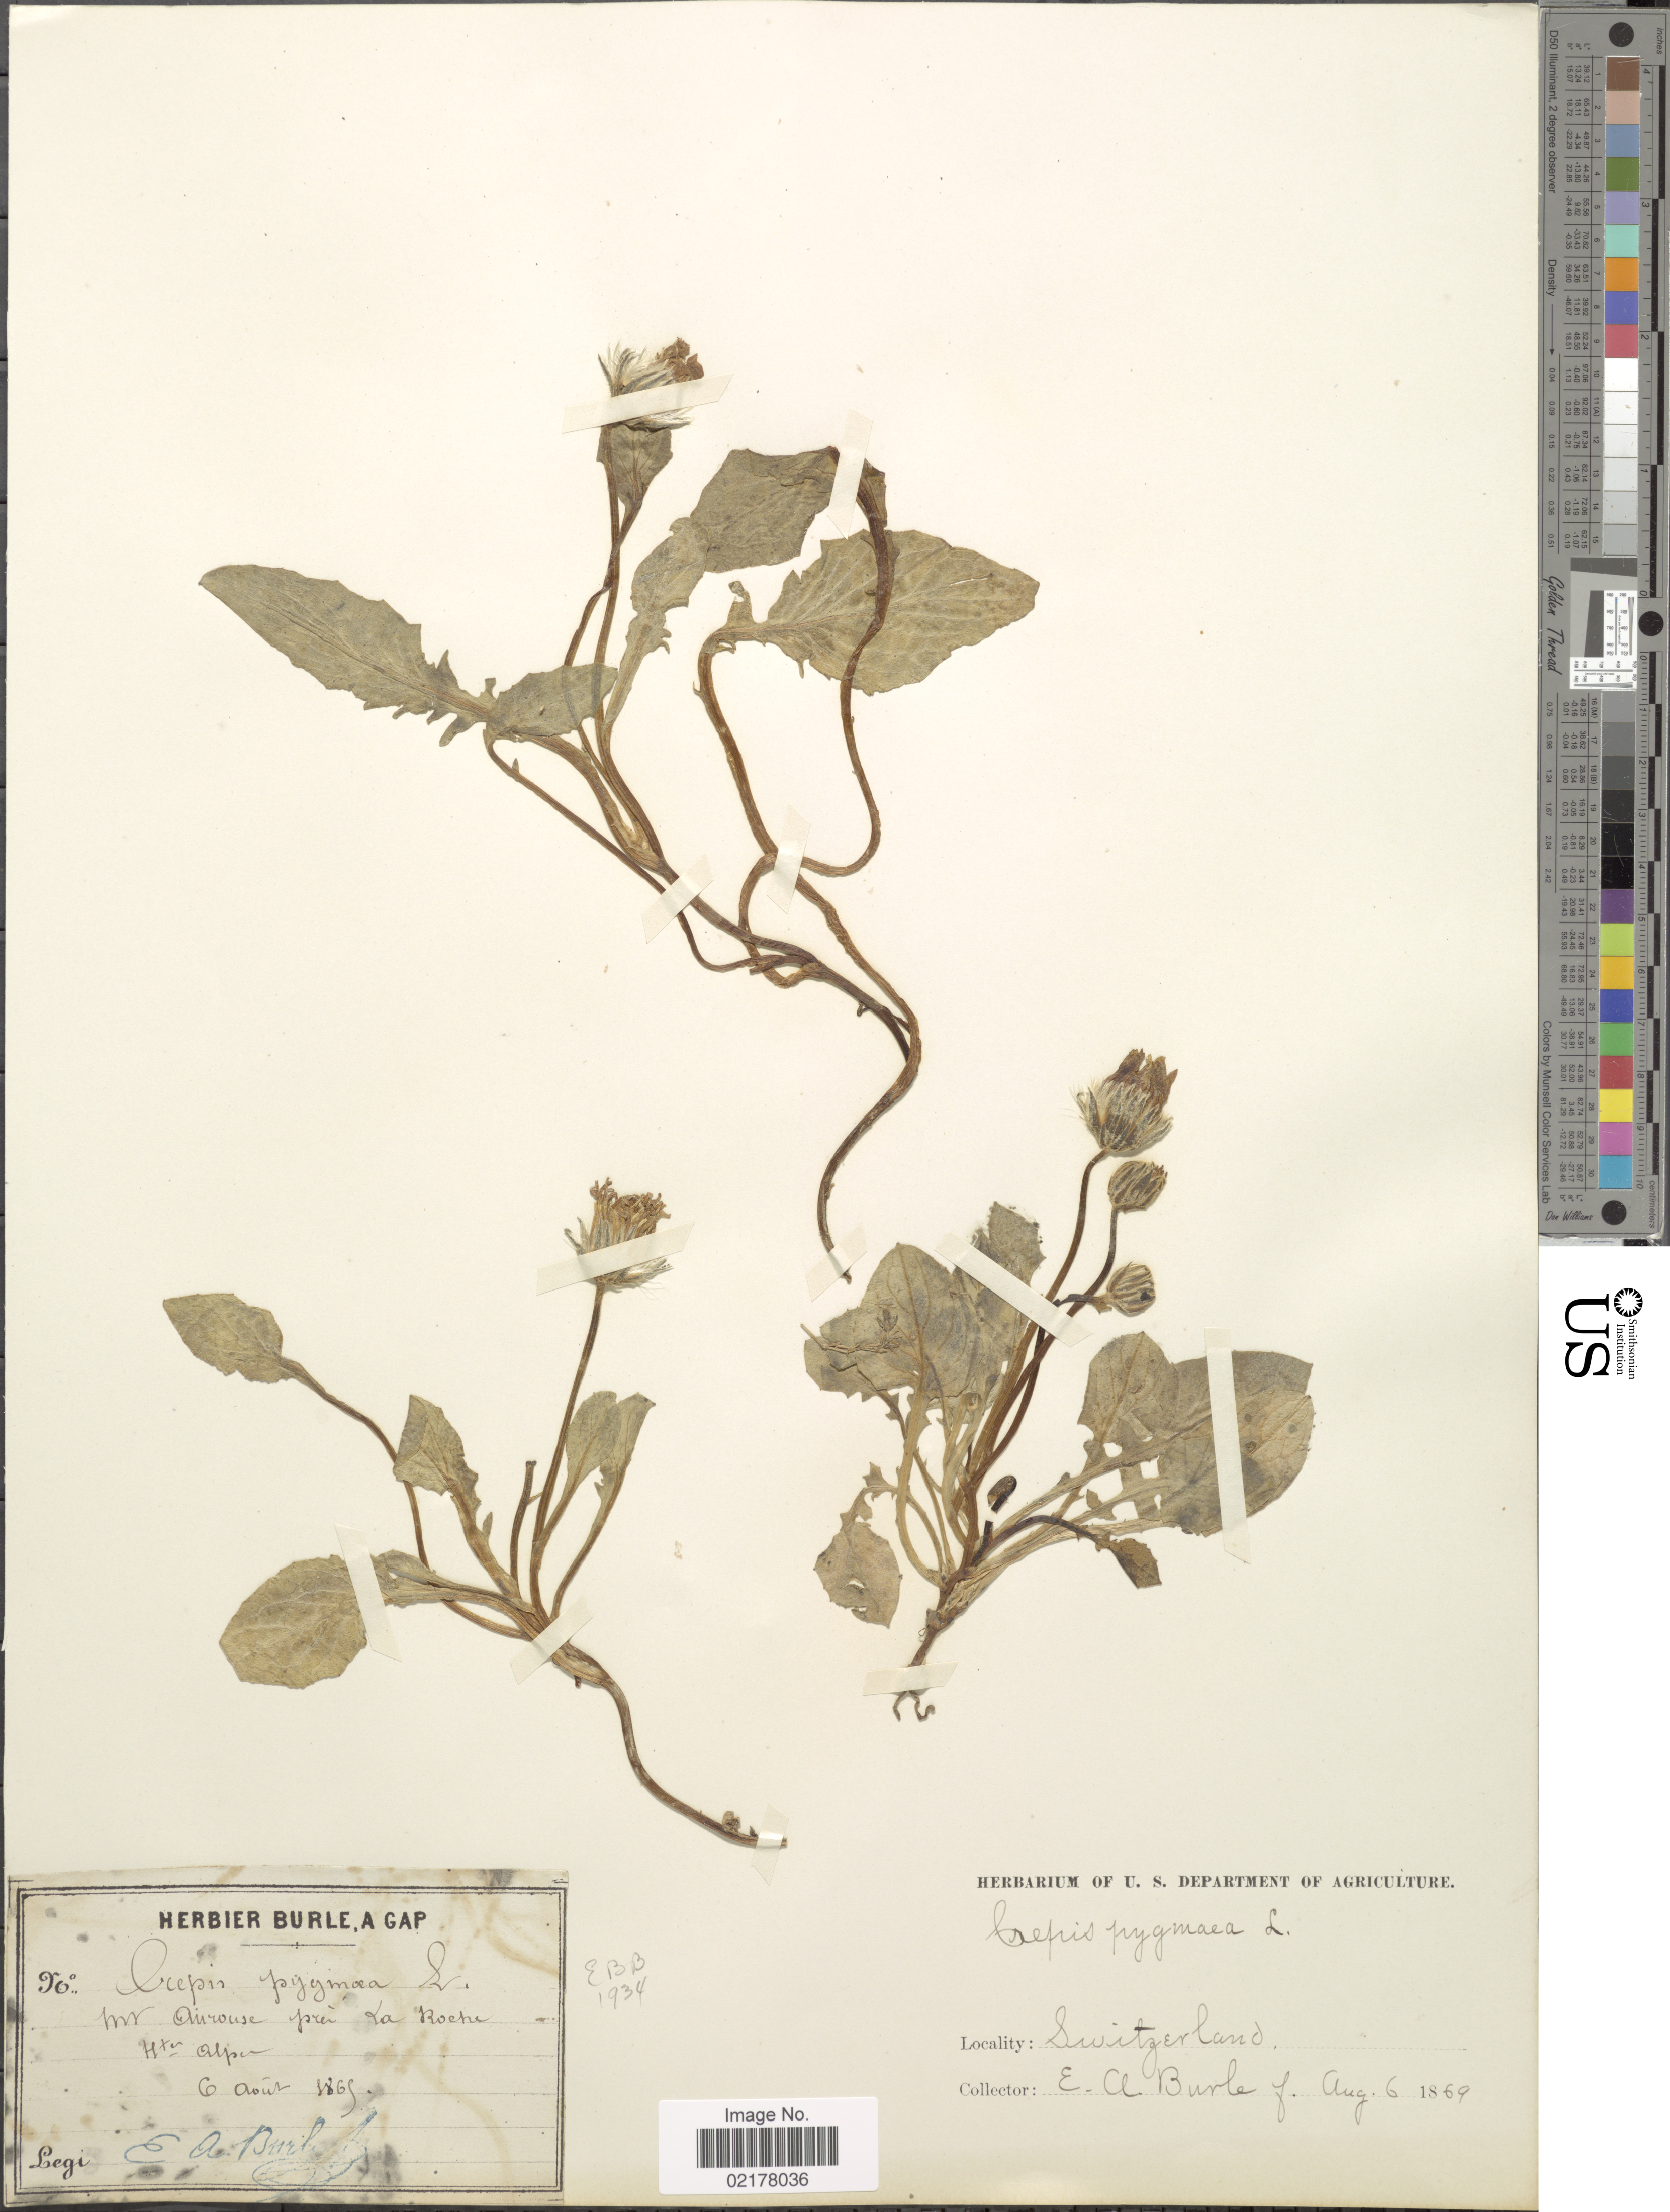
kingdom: Plantae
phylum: Tracheophyta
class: Magnoliopsida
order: Asterales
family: Asteraceae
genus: Crepis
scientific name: Crepis pygmaea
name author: L.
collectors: E. Burle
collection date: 1869-08-06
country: Switzerland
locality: Mt Aurouse près La Roche H-tes Alpes